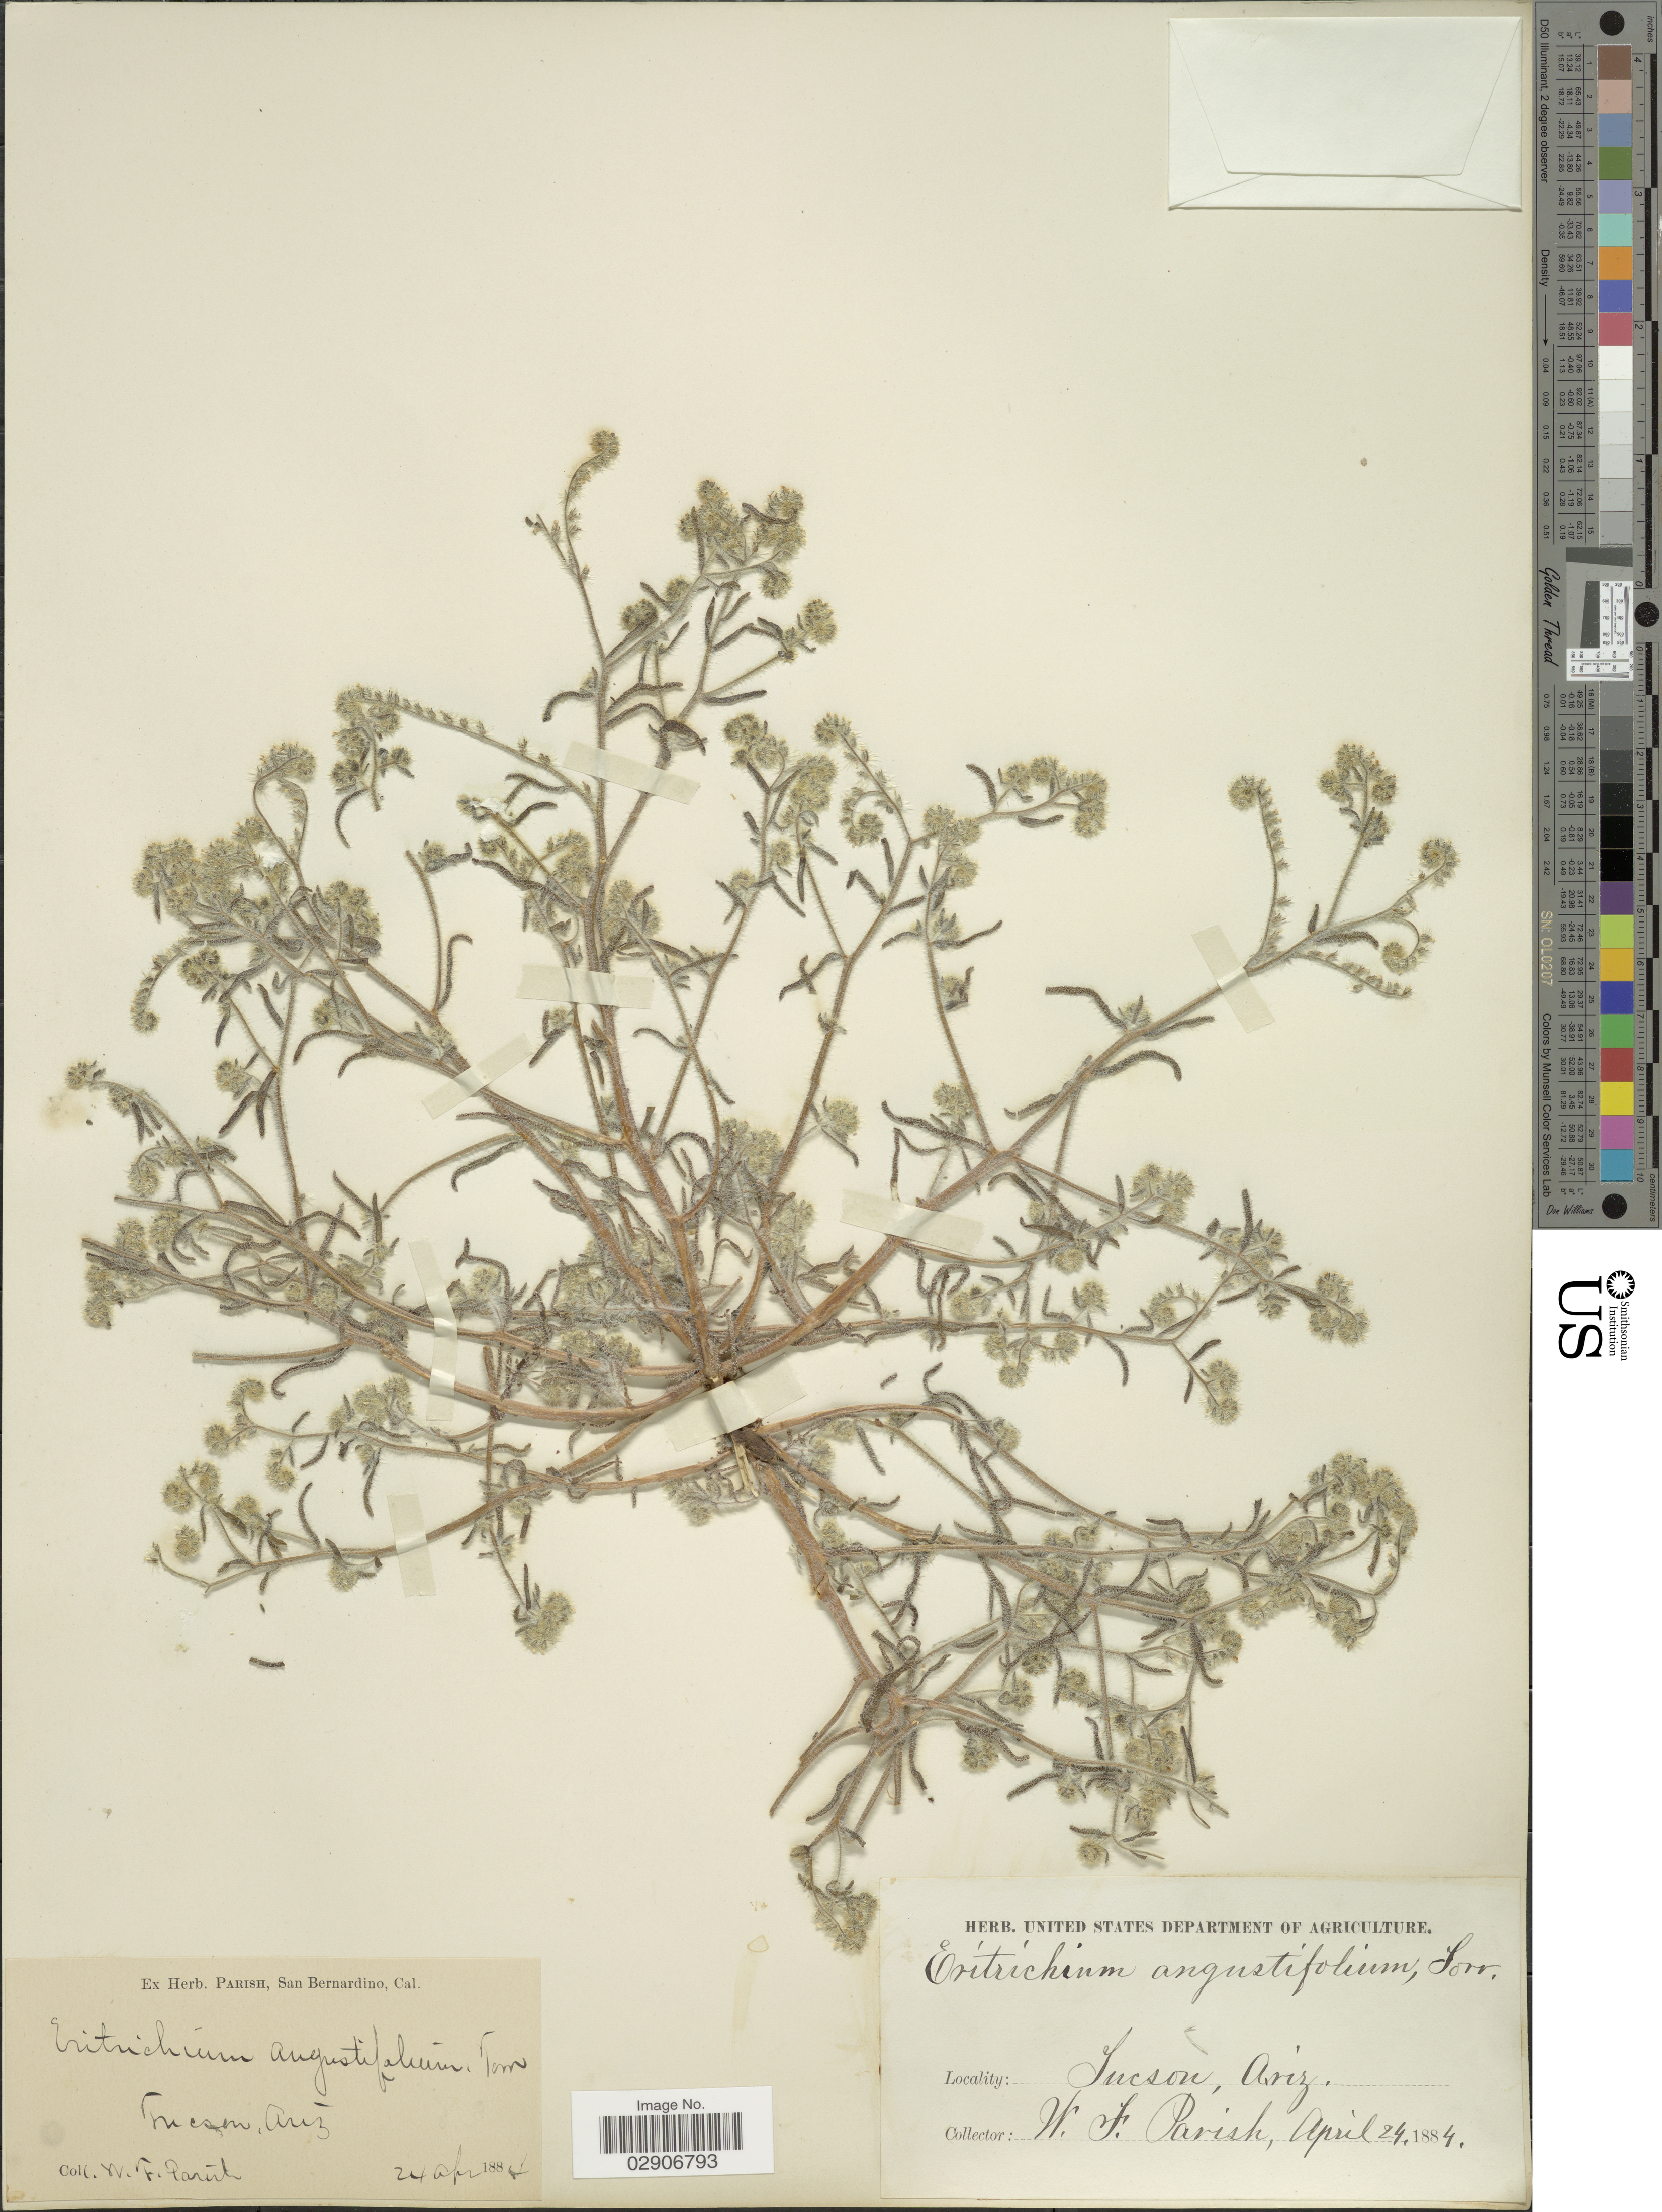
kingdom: Plantae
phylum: Tracheophyta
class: Magnoliopsida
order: Boraginales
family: Boraginaceae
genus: Cryptantha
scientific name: Cryptantha angustifolia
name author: (Torr.) Greene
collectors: W. F. Parish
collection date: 1884-04-24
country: United States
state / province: Arizona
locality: Tucson.